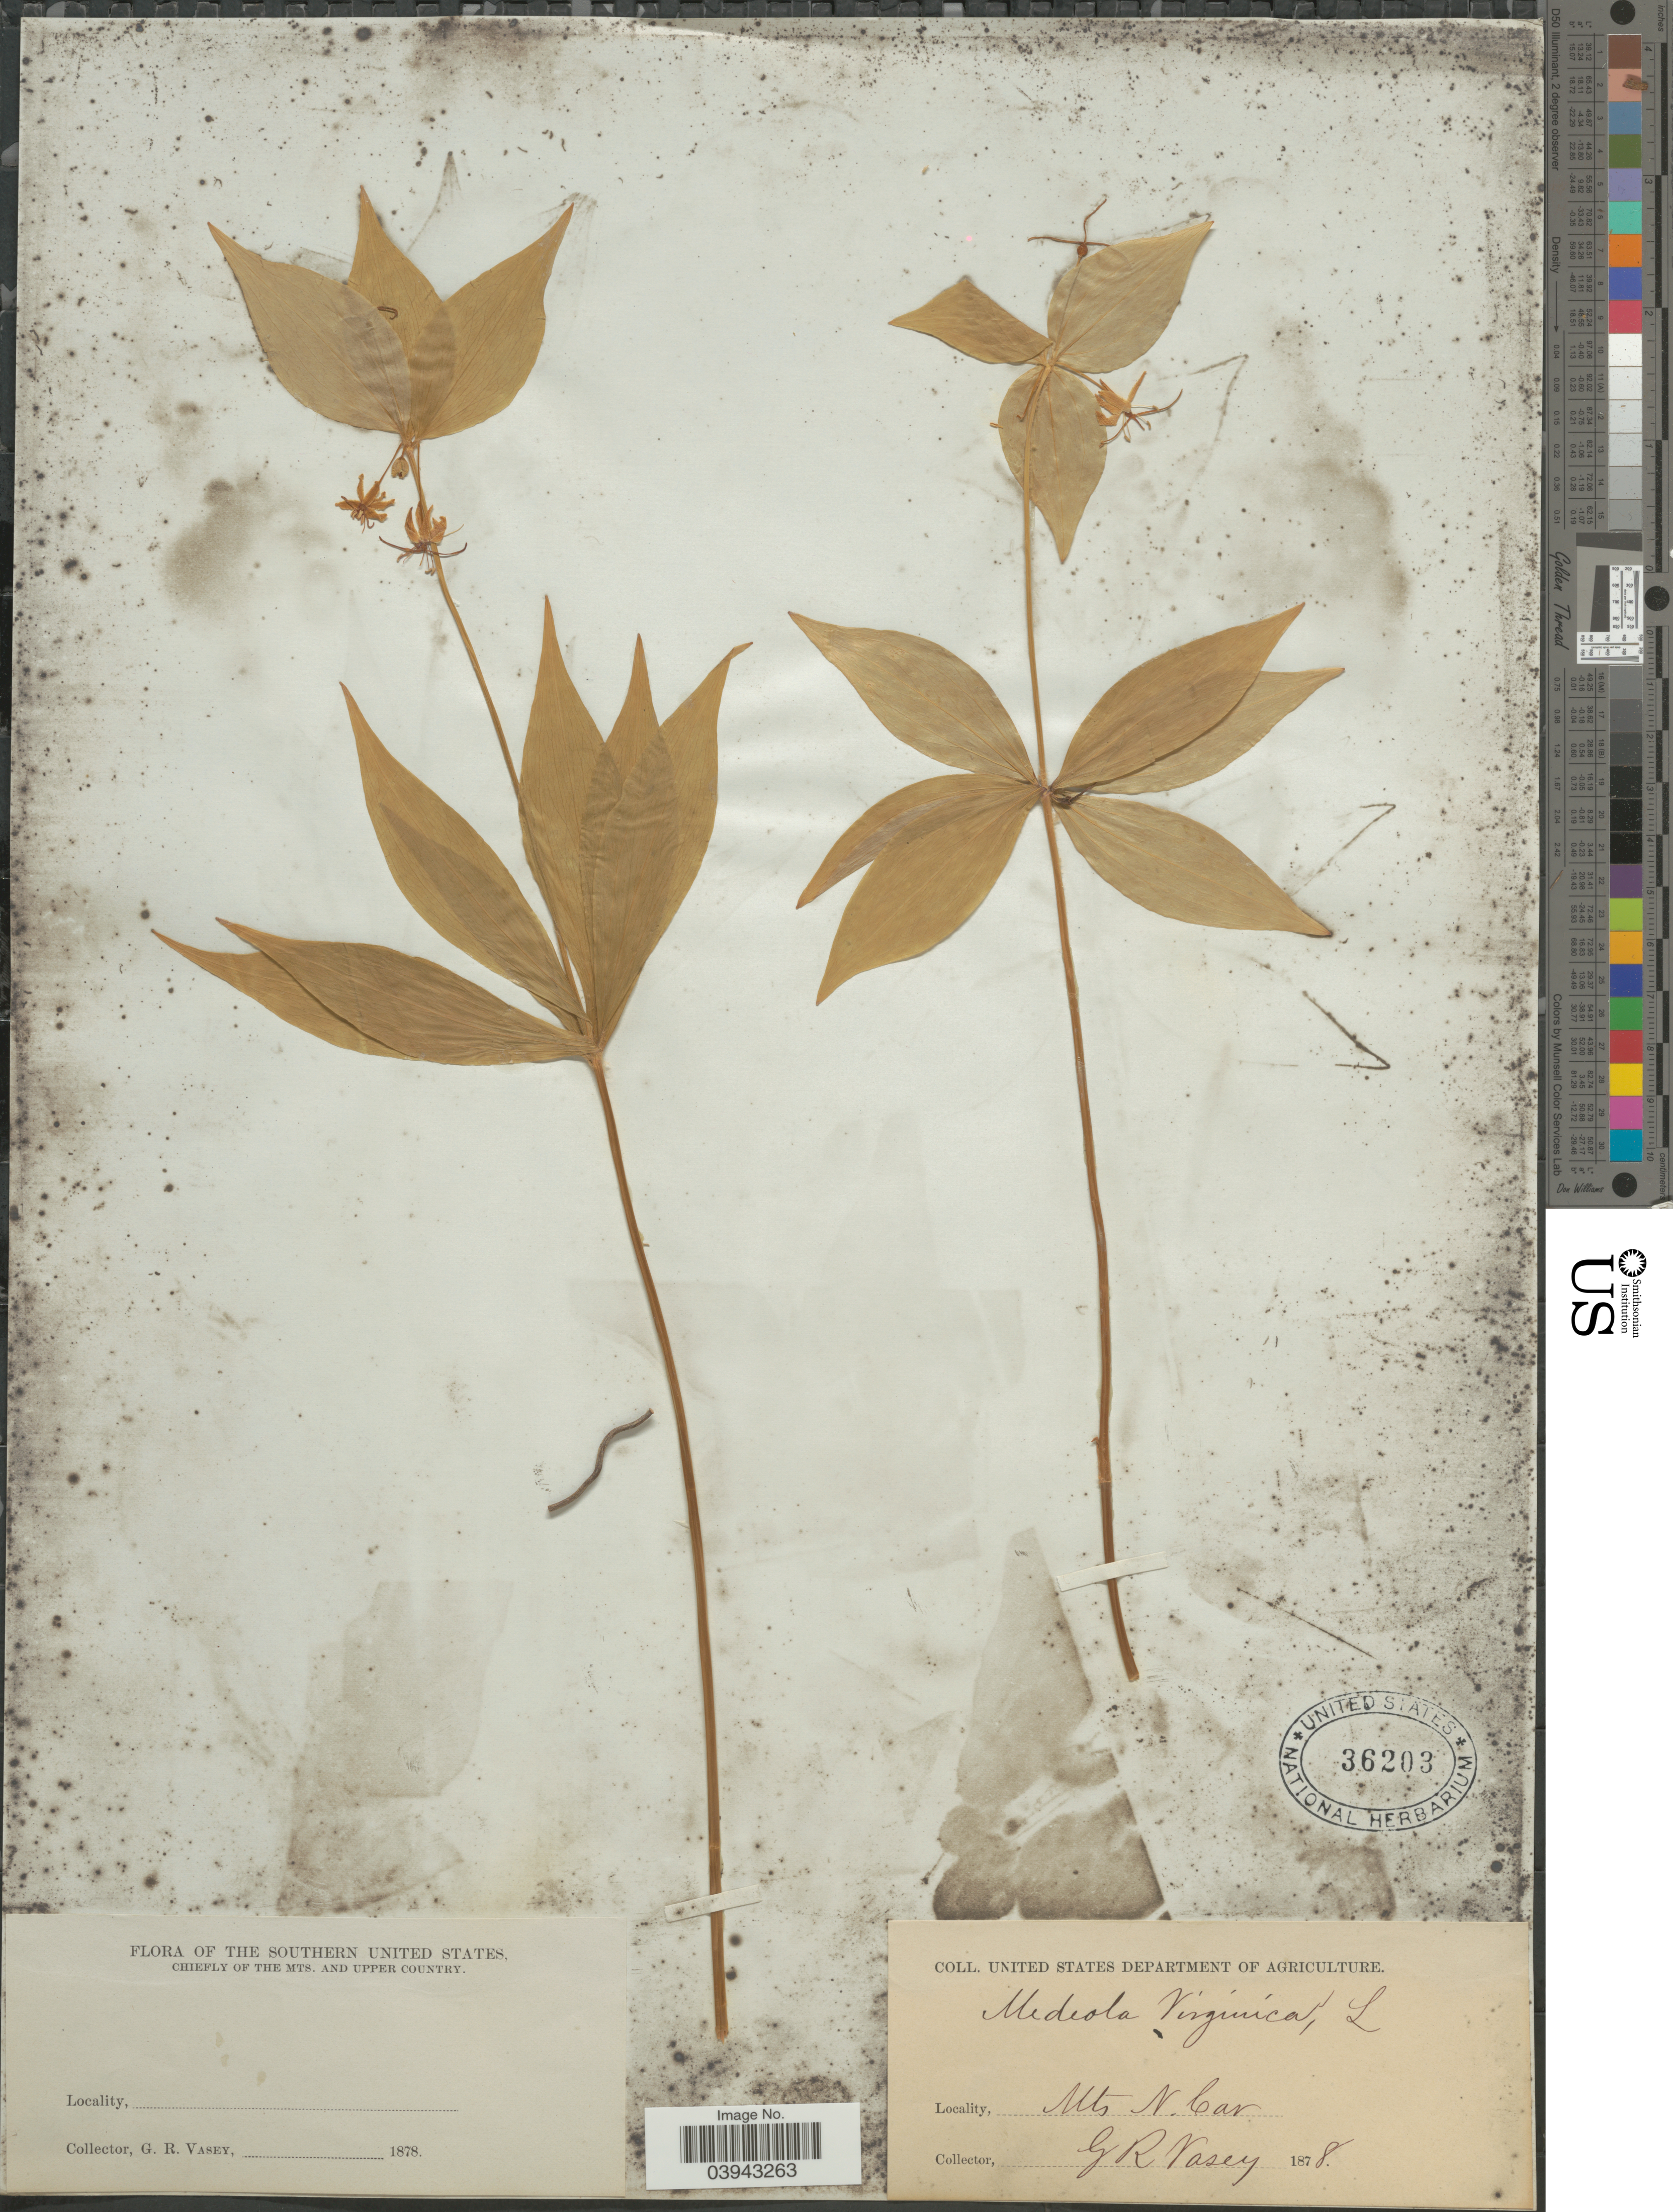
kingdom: Plantae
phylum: Tracheophyta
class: Liliopsida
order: Liliales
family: Liliaceae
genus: Medeola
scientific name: Medeola virginiana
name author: (L.) Desf.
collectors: G. R. Vasey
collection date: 1878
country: United States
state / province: North Carolina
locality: The Southern United States. Chiefly of the Mts. and Upper Country. Mts N. Car.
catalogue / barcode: US 36203